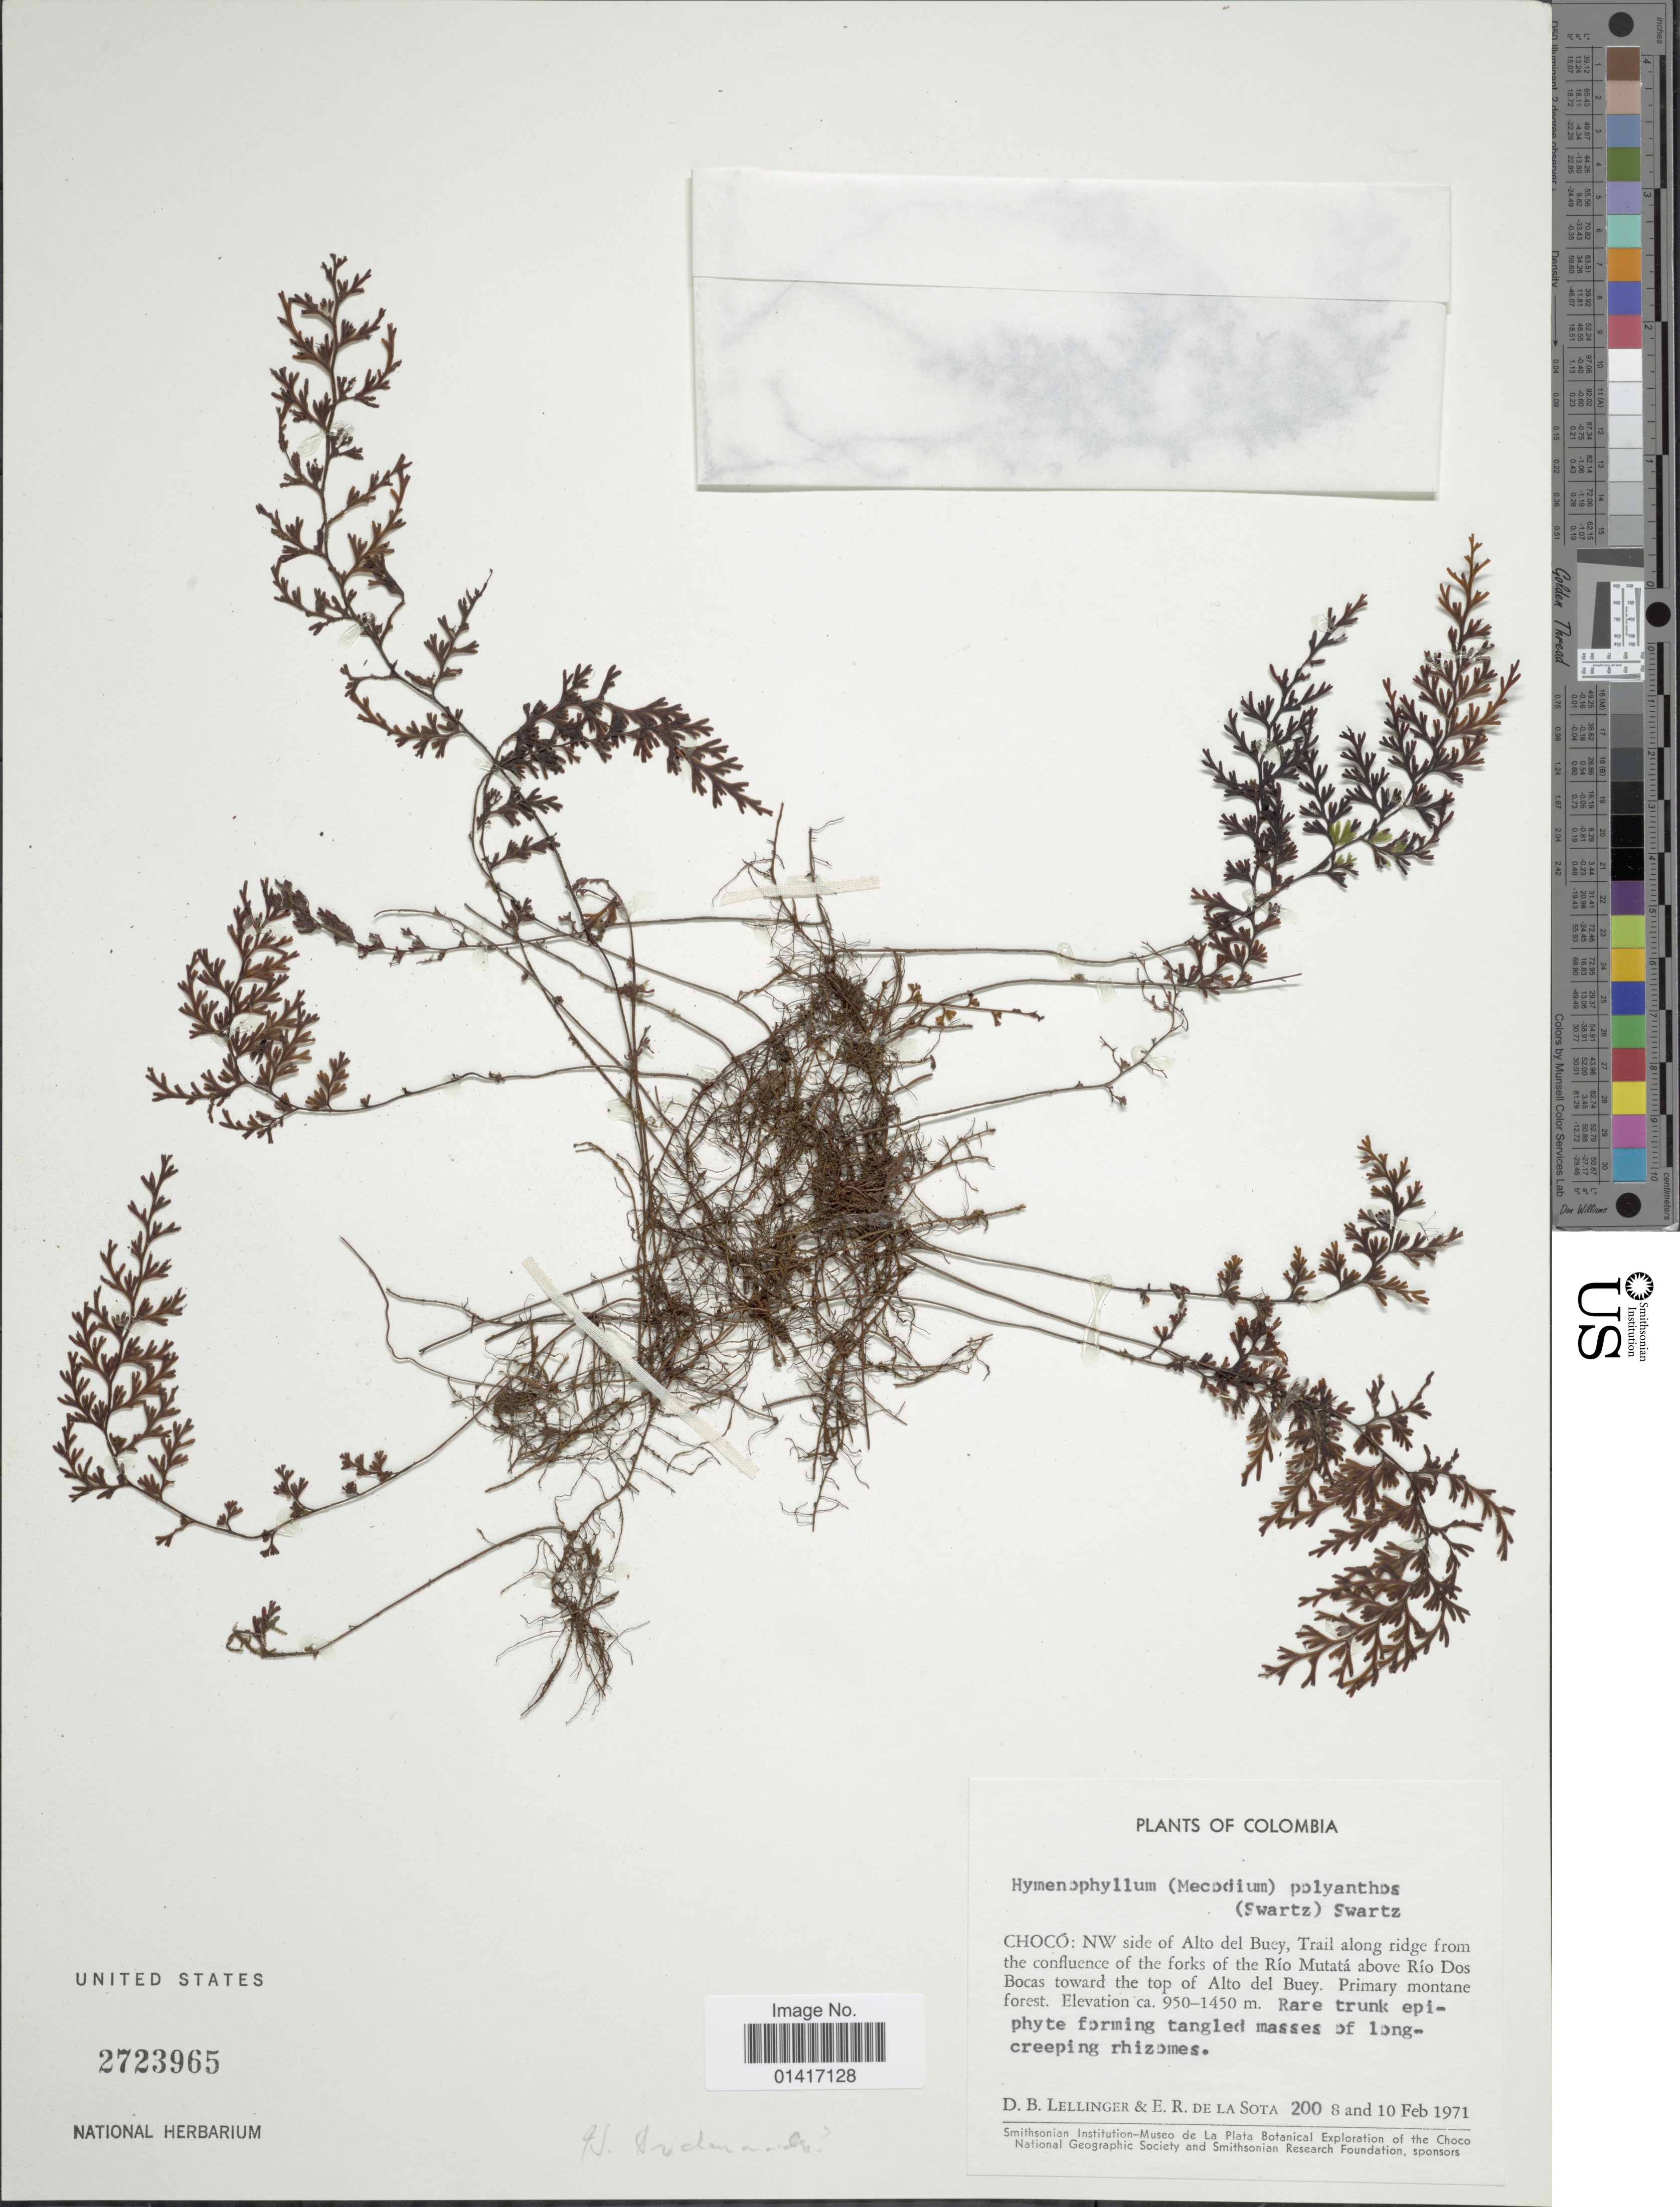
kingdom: Plantae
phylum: Tracheophyta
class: Polypodiopsida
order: Hymenophyllales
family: Hymenophyllaceae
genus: Hymenophyllum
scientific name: Hymenophyllum trichomanoides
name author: Bosch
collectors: D. B. Lellinger & E. R. de la Sota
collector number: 200 S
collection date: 1971-02-10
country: Colombia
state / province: Chocó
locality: NW side of Alto del Bucy, Trail along ridge from the confluence of the forks of the Río Mutatá above Río Dos Bocas toward the top of Alto del Buey.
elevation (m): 950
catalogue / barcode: US 2723965